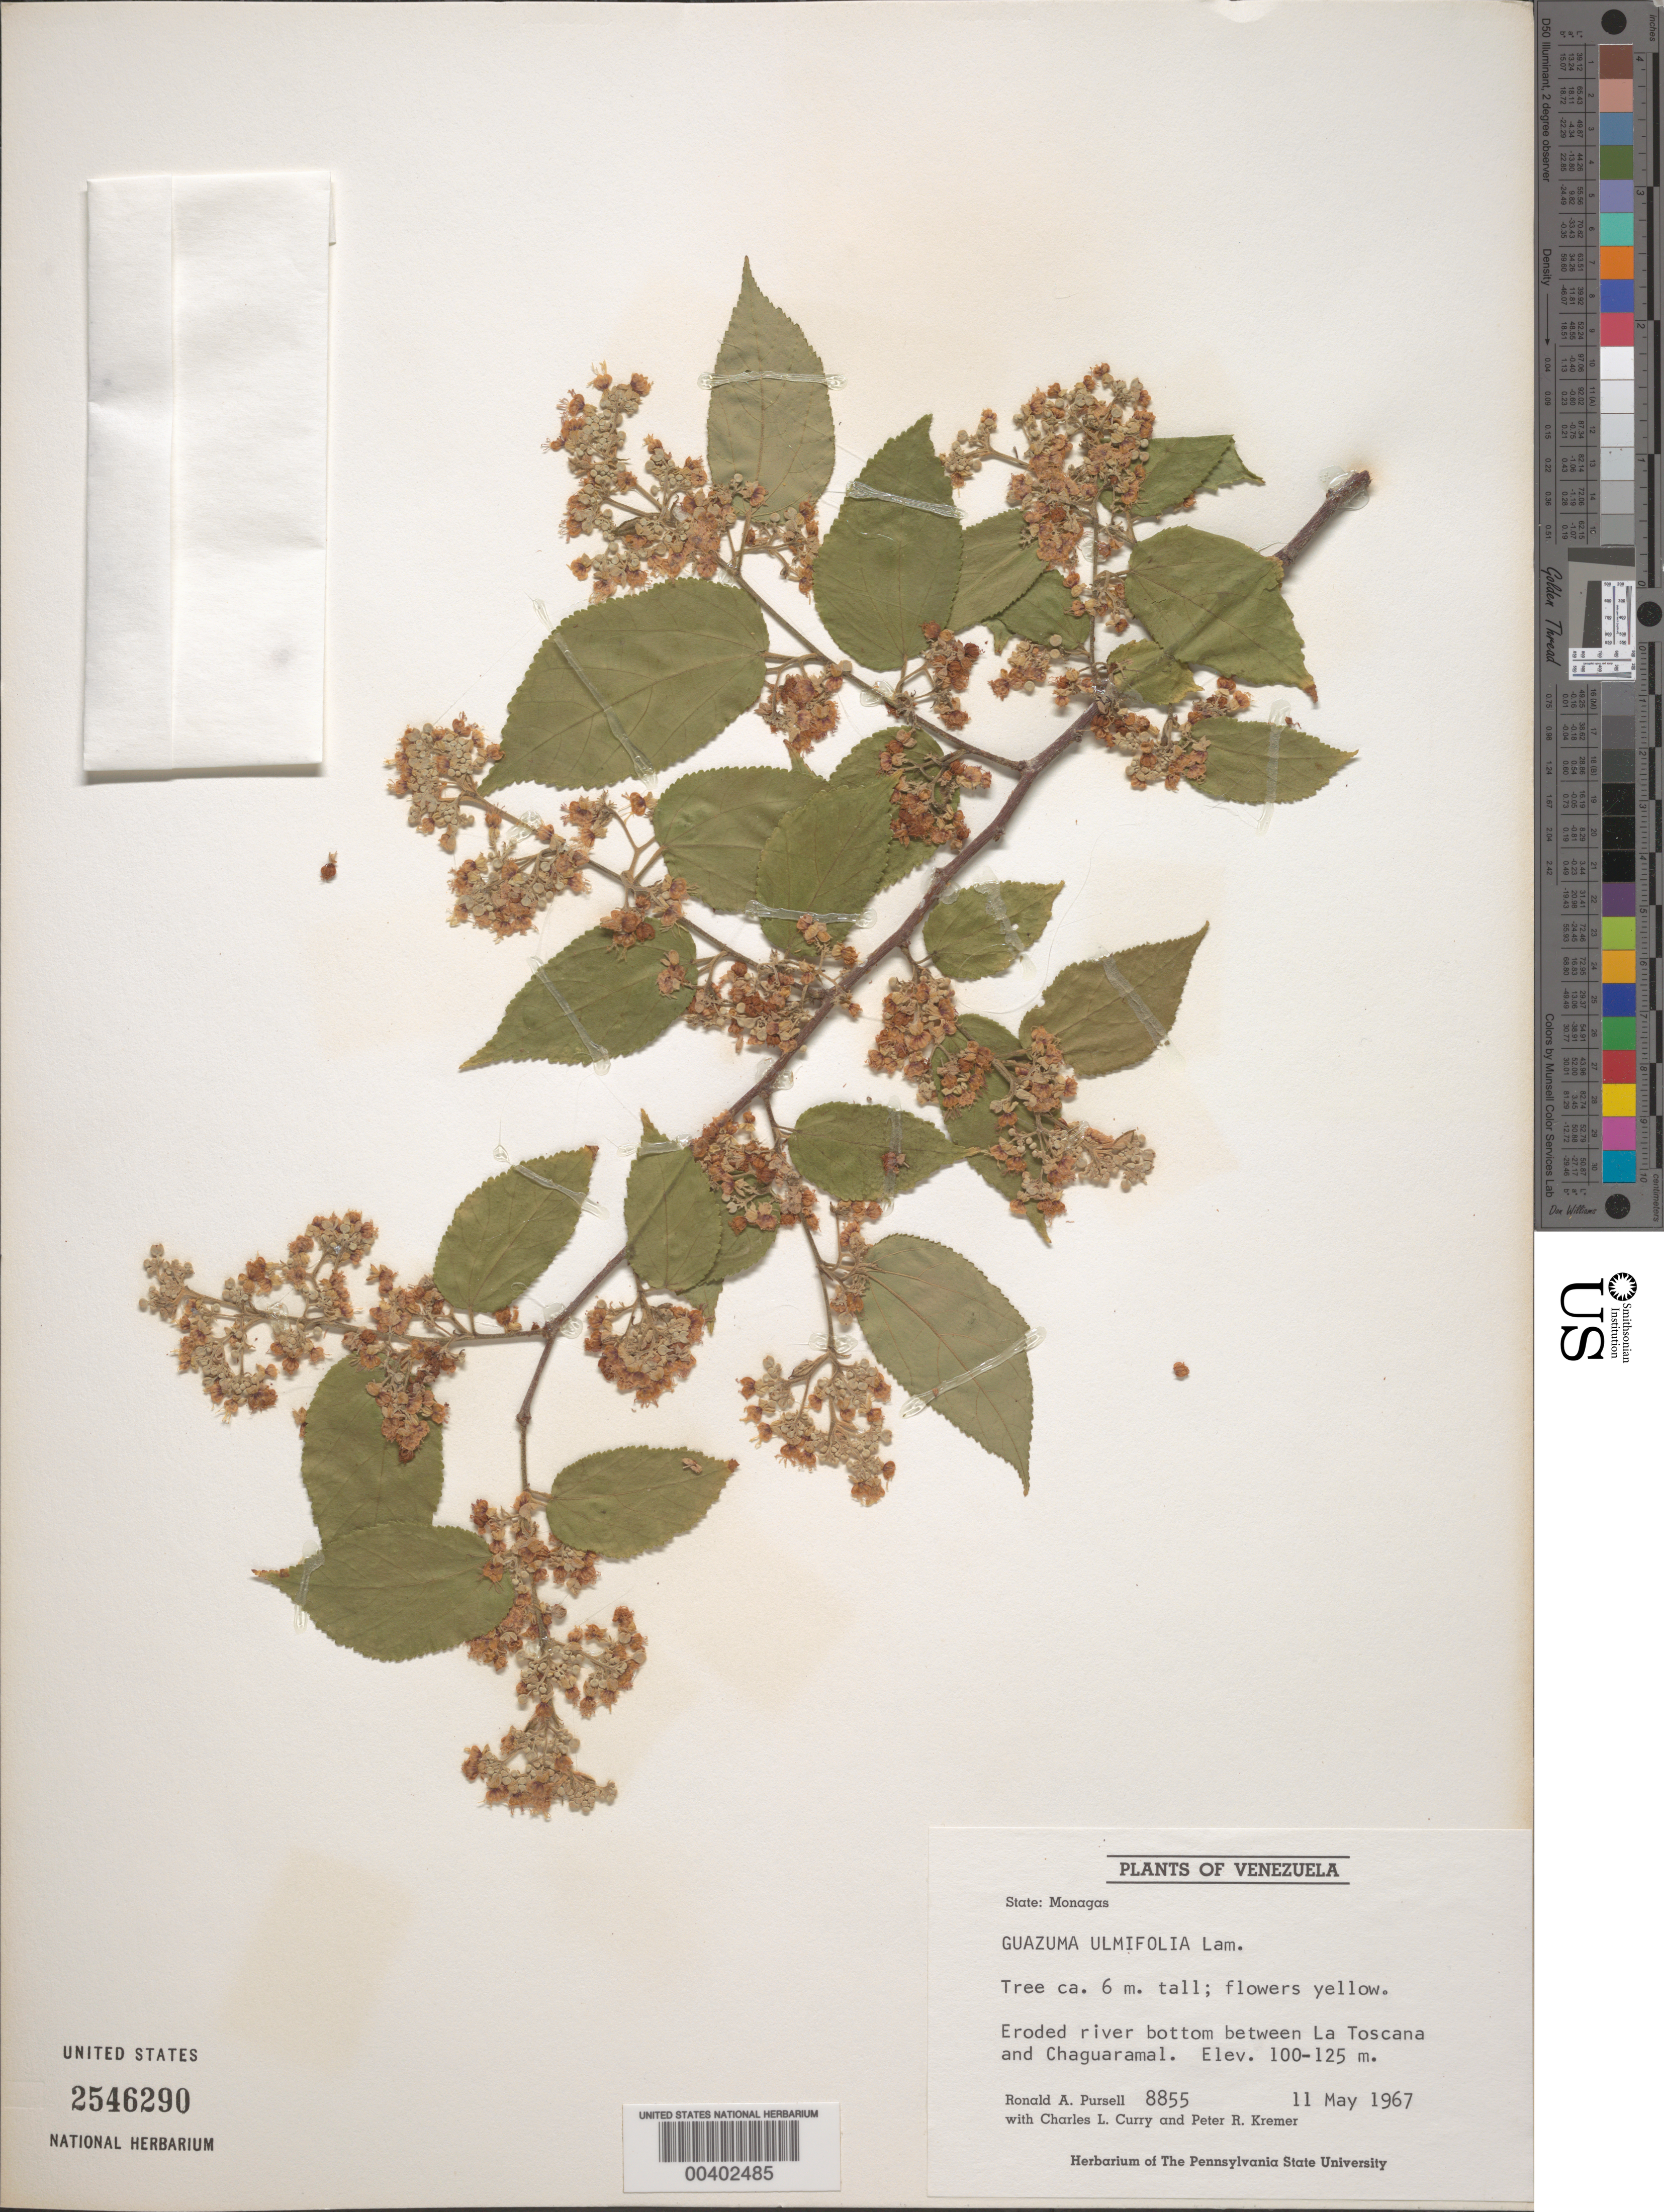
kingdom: Plantae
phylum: Tracheophyta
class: Magnoliopsida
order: Malvales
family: Malvaceae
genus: Guazuma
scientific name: Guazuma ulmifolia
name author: Lam.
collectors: R. A. Pursell, C. L. Curry & P. R. Kremer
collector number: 8855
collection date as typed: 11 May 1967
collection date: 1967-05-11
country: Venezuela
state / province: Monagas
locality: between La Toscana and Chaguaramal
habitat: Eroded river bottom.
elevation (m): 100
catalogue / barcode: US 2546290